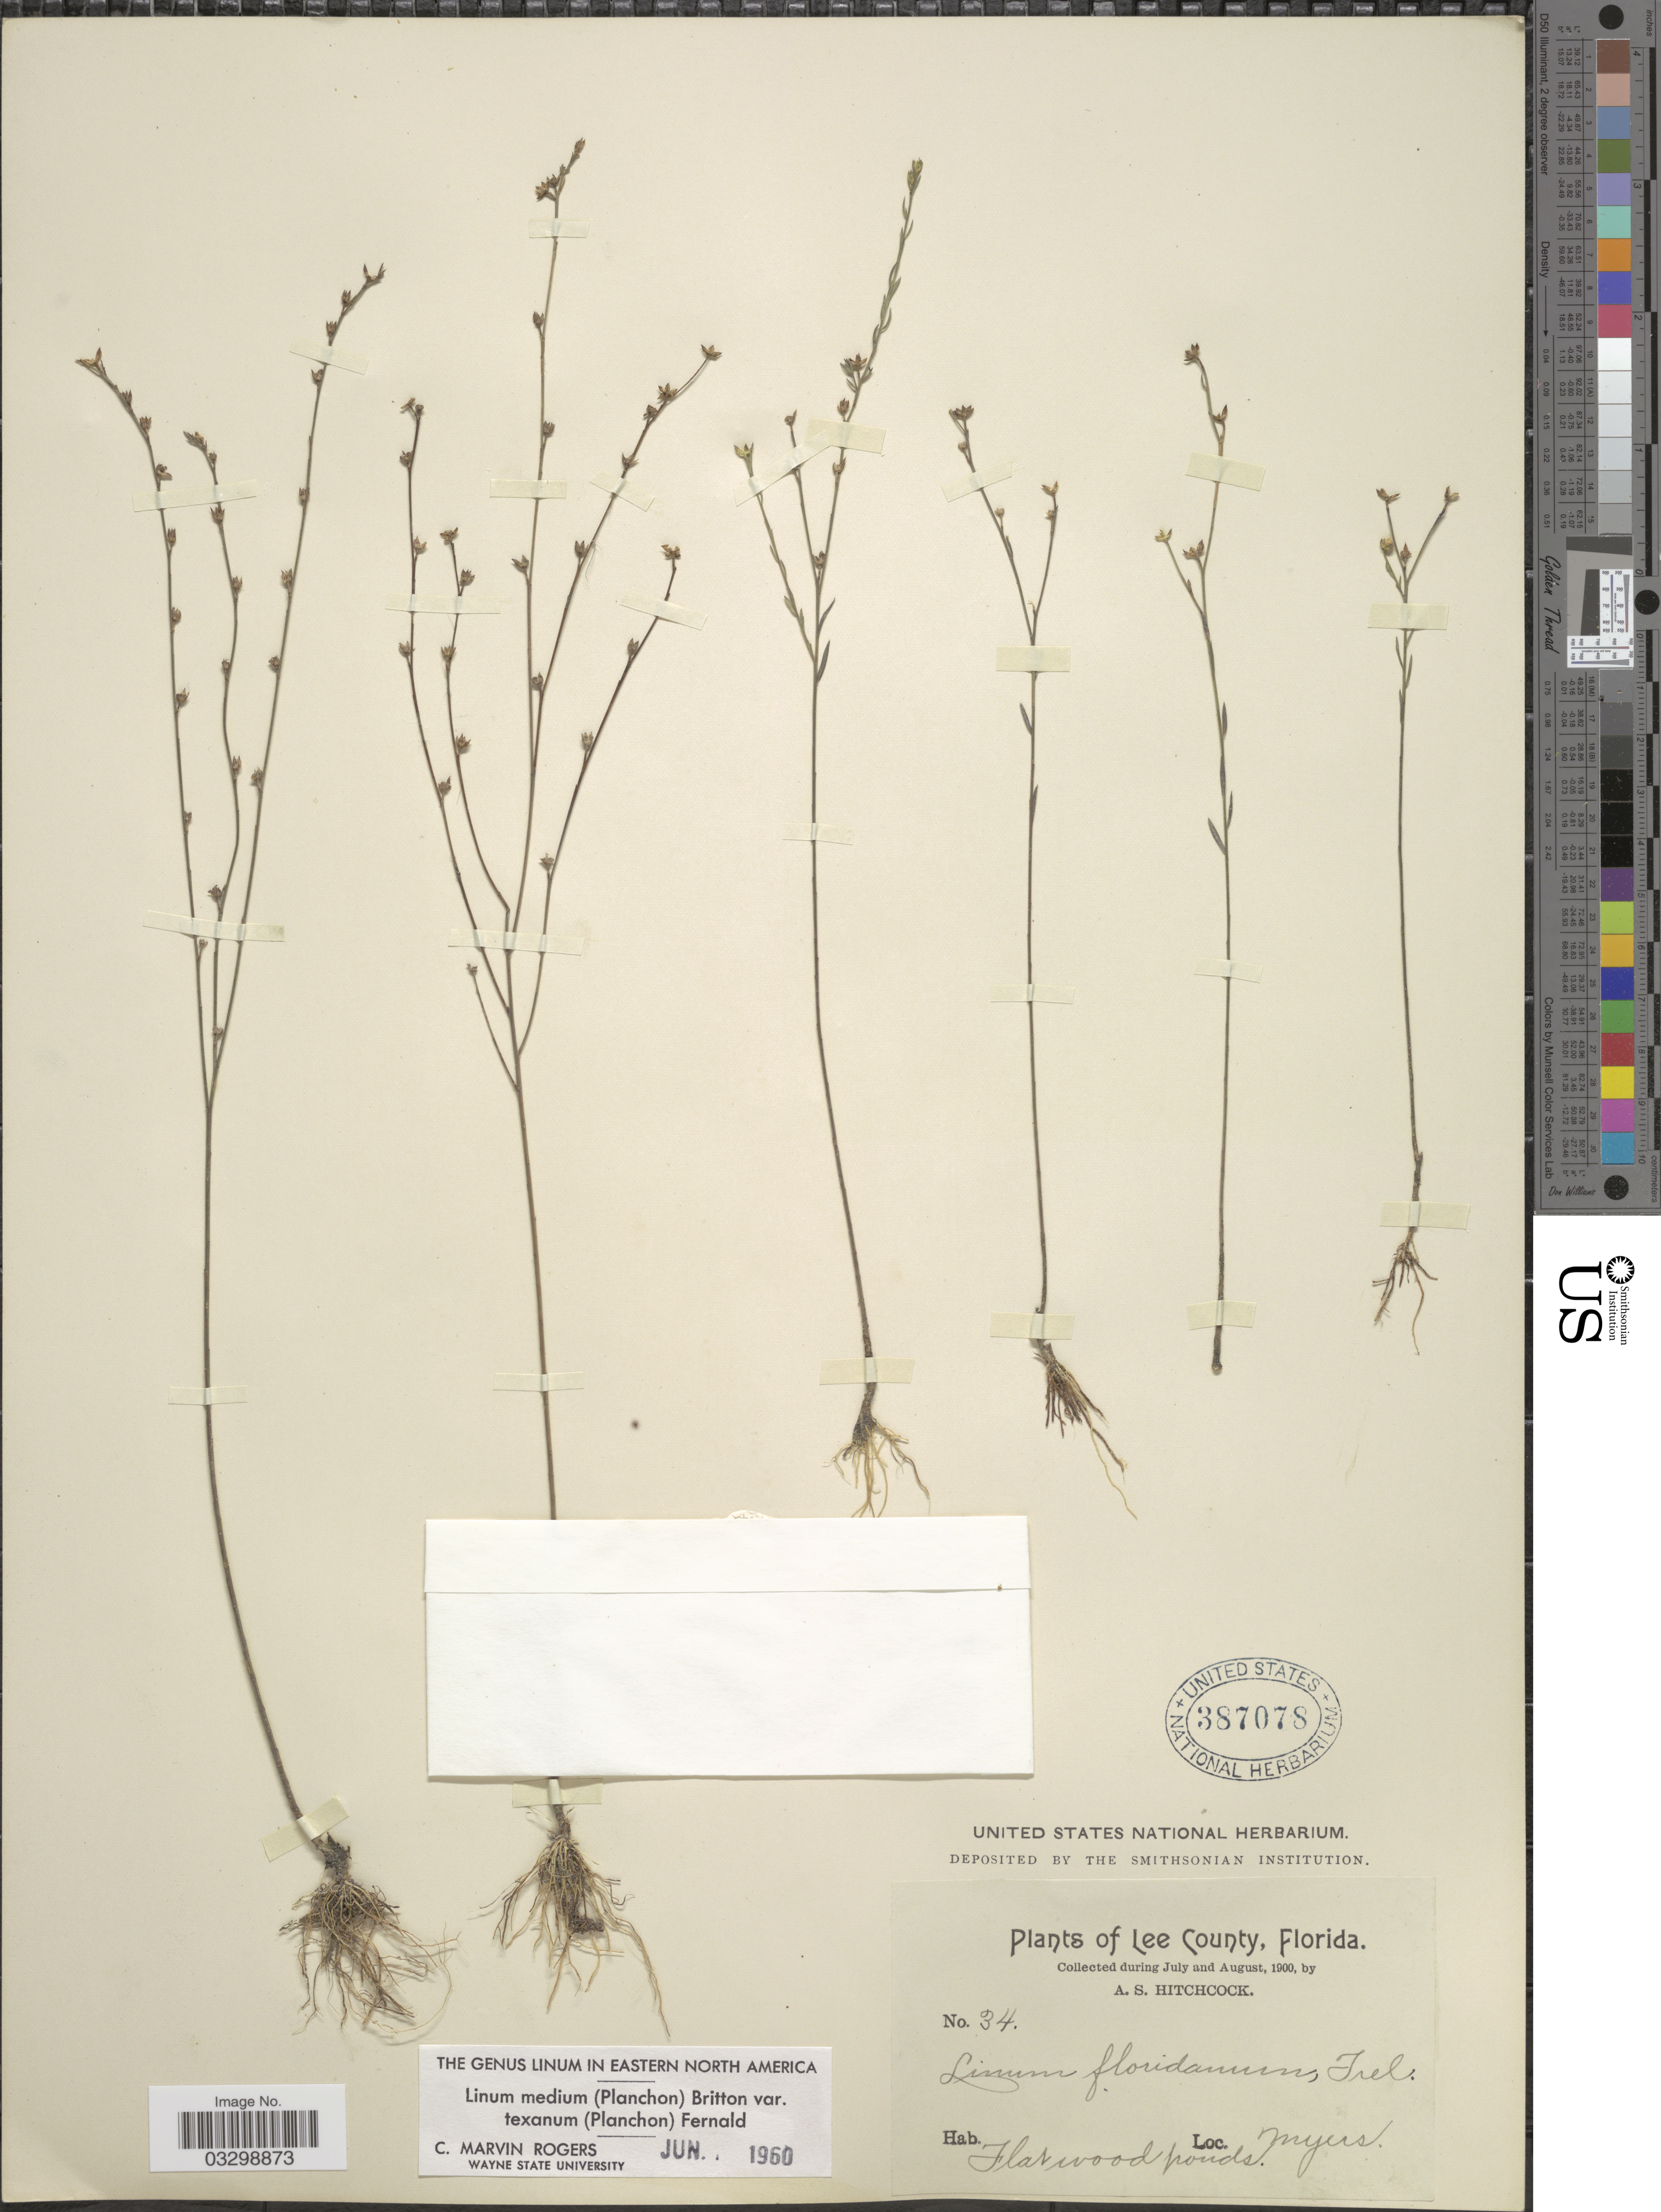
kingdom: Plantae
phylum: Tracheophyta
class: Magnoliopsida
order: Malpighiales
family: Linaceae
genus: Linum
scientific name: Linum medium var. texanum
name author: (Planch.) Fernald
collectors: A. S. Hitchcock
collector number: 34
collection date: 1900-07/1900-08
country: United States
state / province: Florida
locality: Lee County, Flatwood ponds. Myers.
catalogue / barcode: US 387078